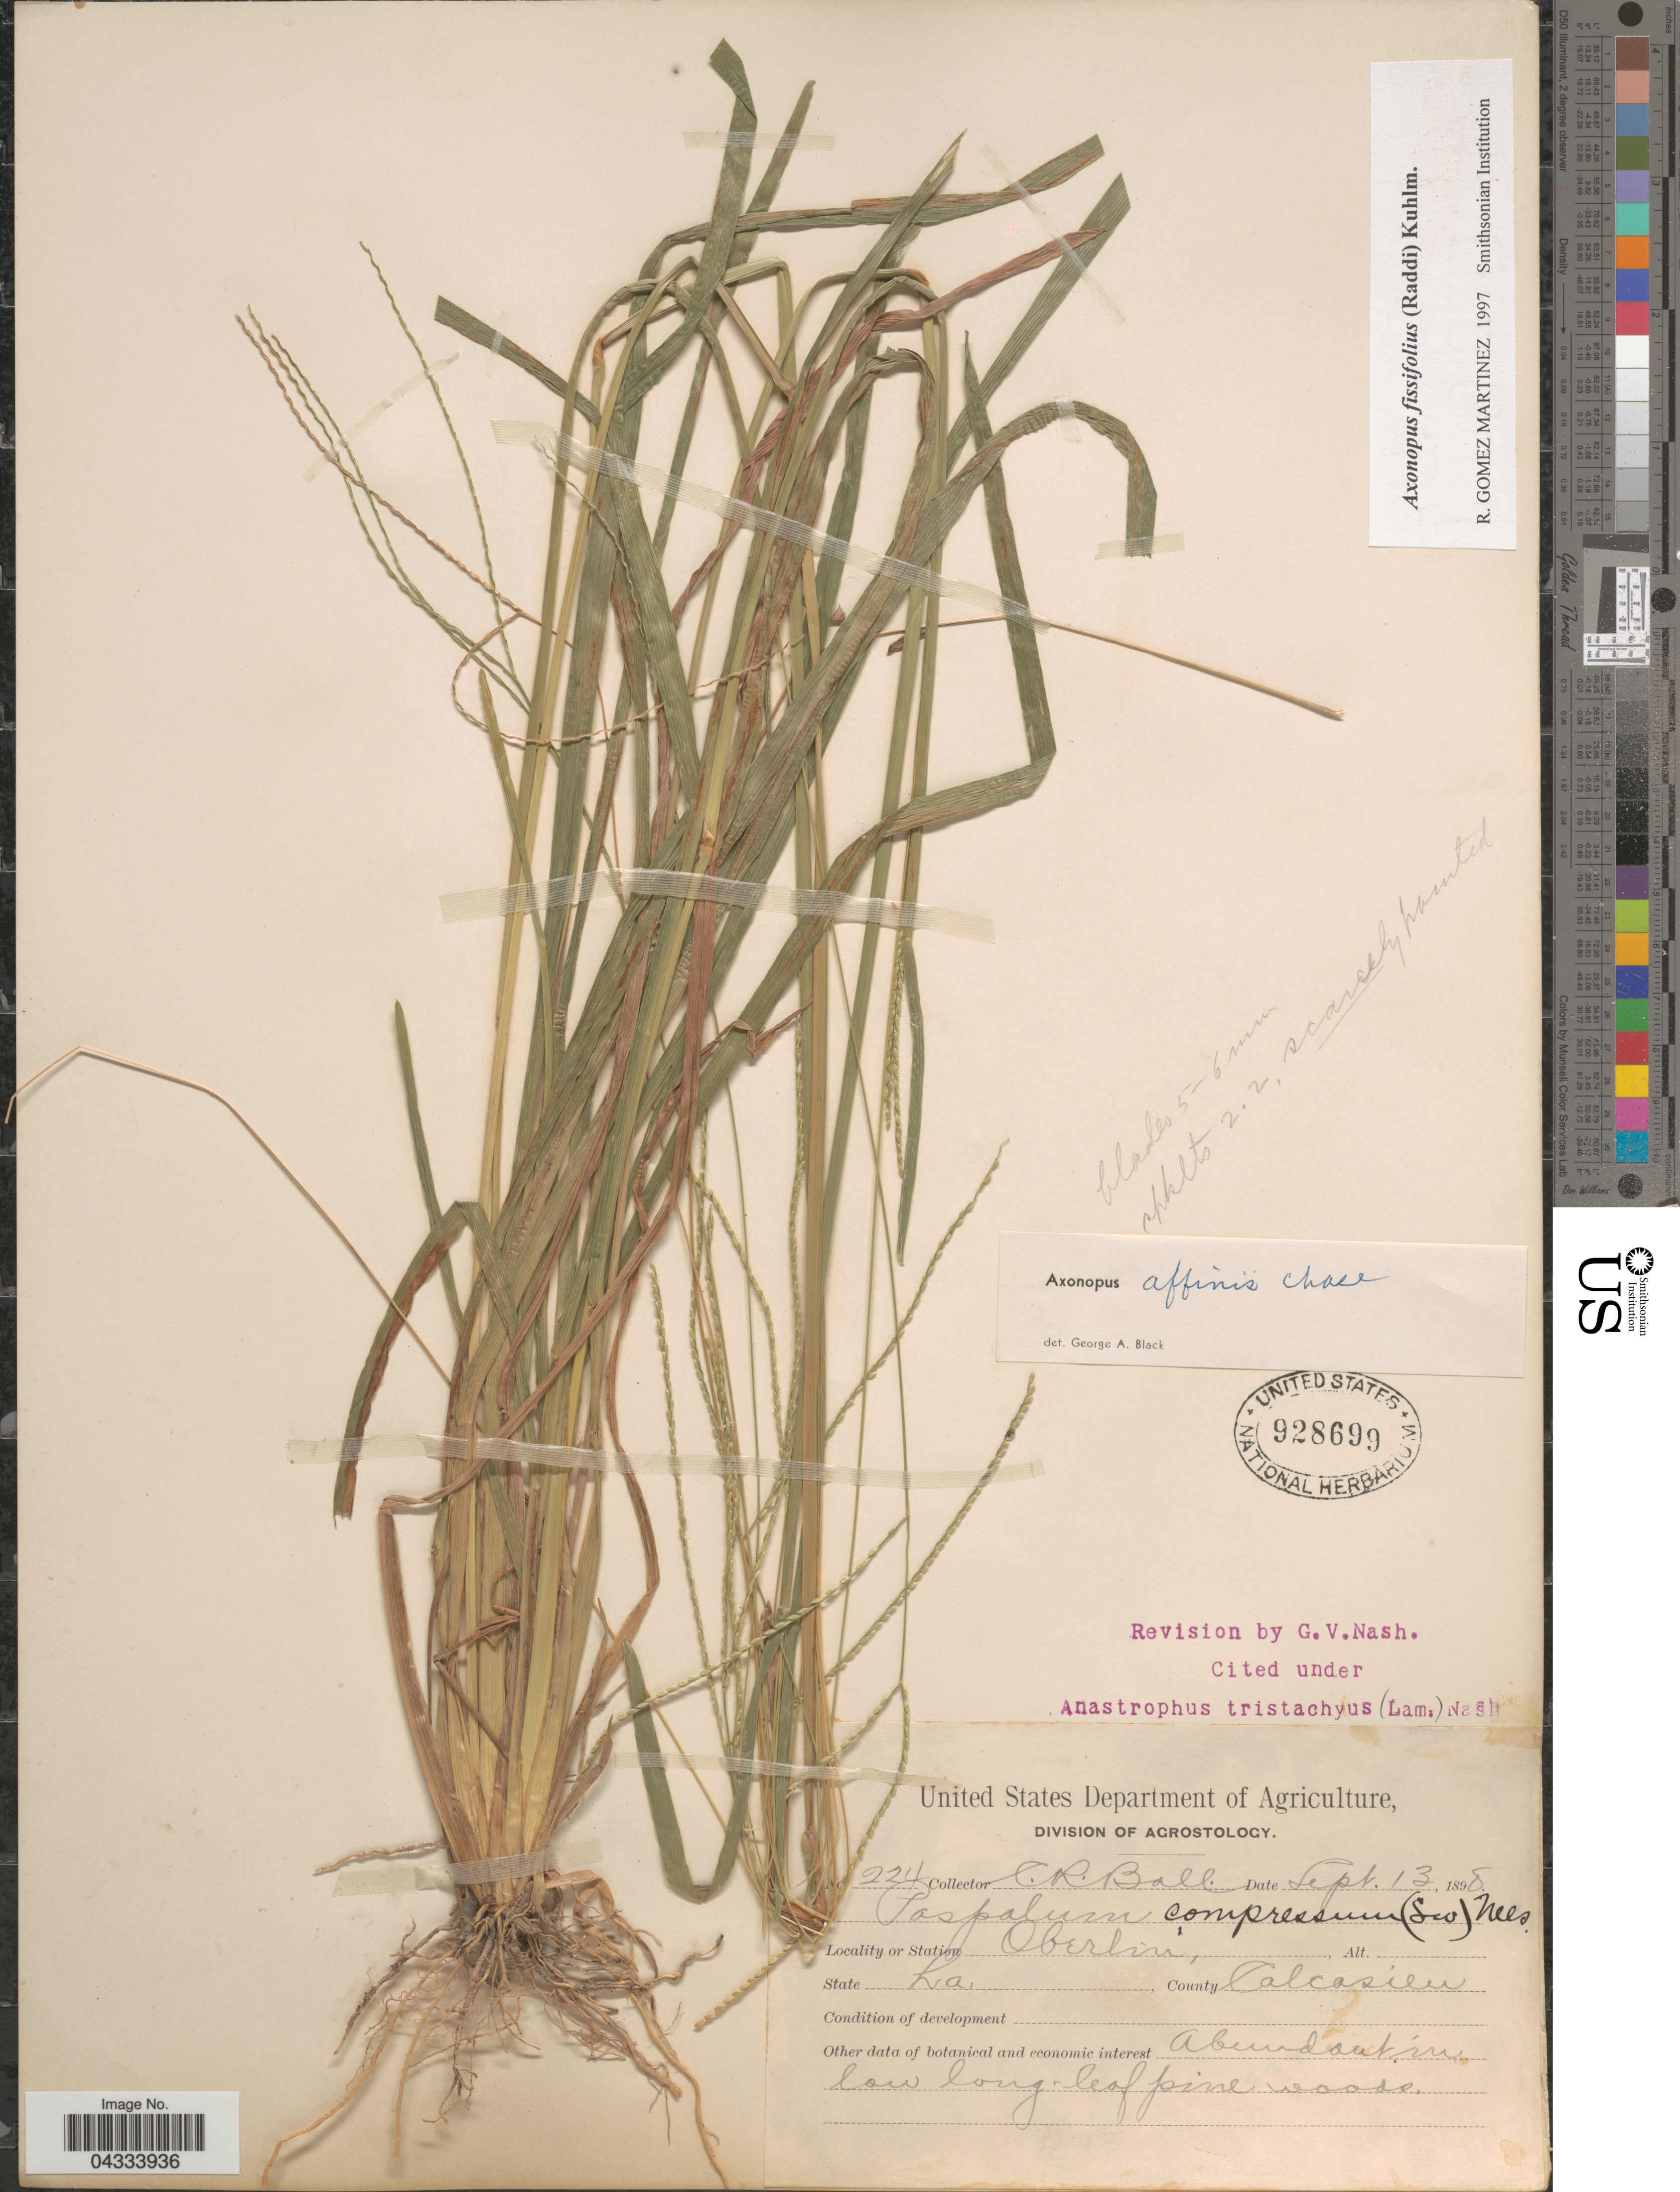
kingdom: Plantae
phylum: Tracheophyta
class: Liliopsida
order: Poales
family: Poaceae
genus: Axonopus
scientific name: Axonopus fissifolius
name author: (Raddi) Kuhlm.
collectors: C. R. Ball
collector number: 224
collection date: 1898-09-13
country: United States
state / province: Louisiana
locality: Oberlin. County Calcasieu.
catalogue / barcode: US 928699